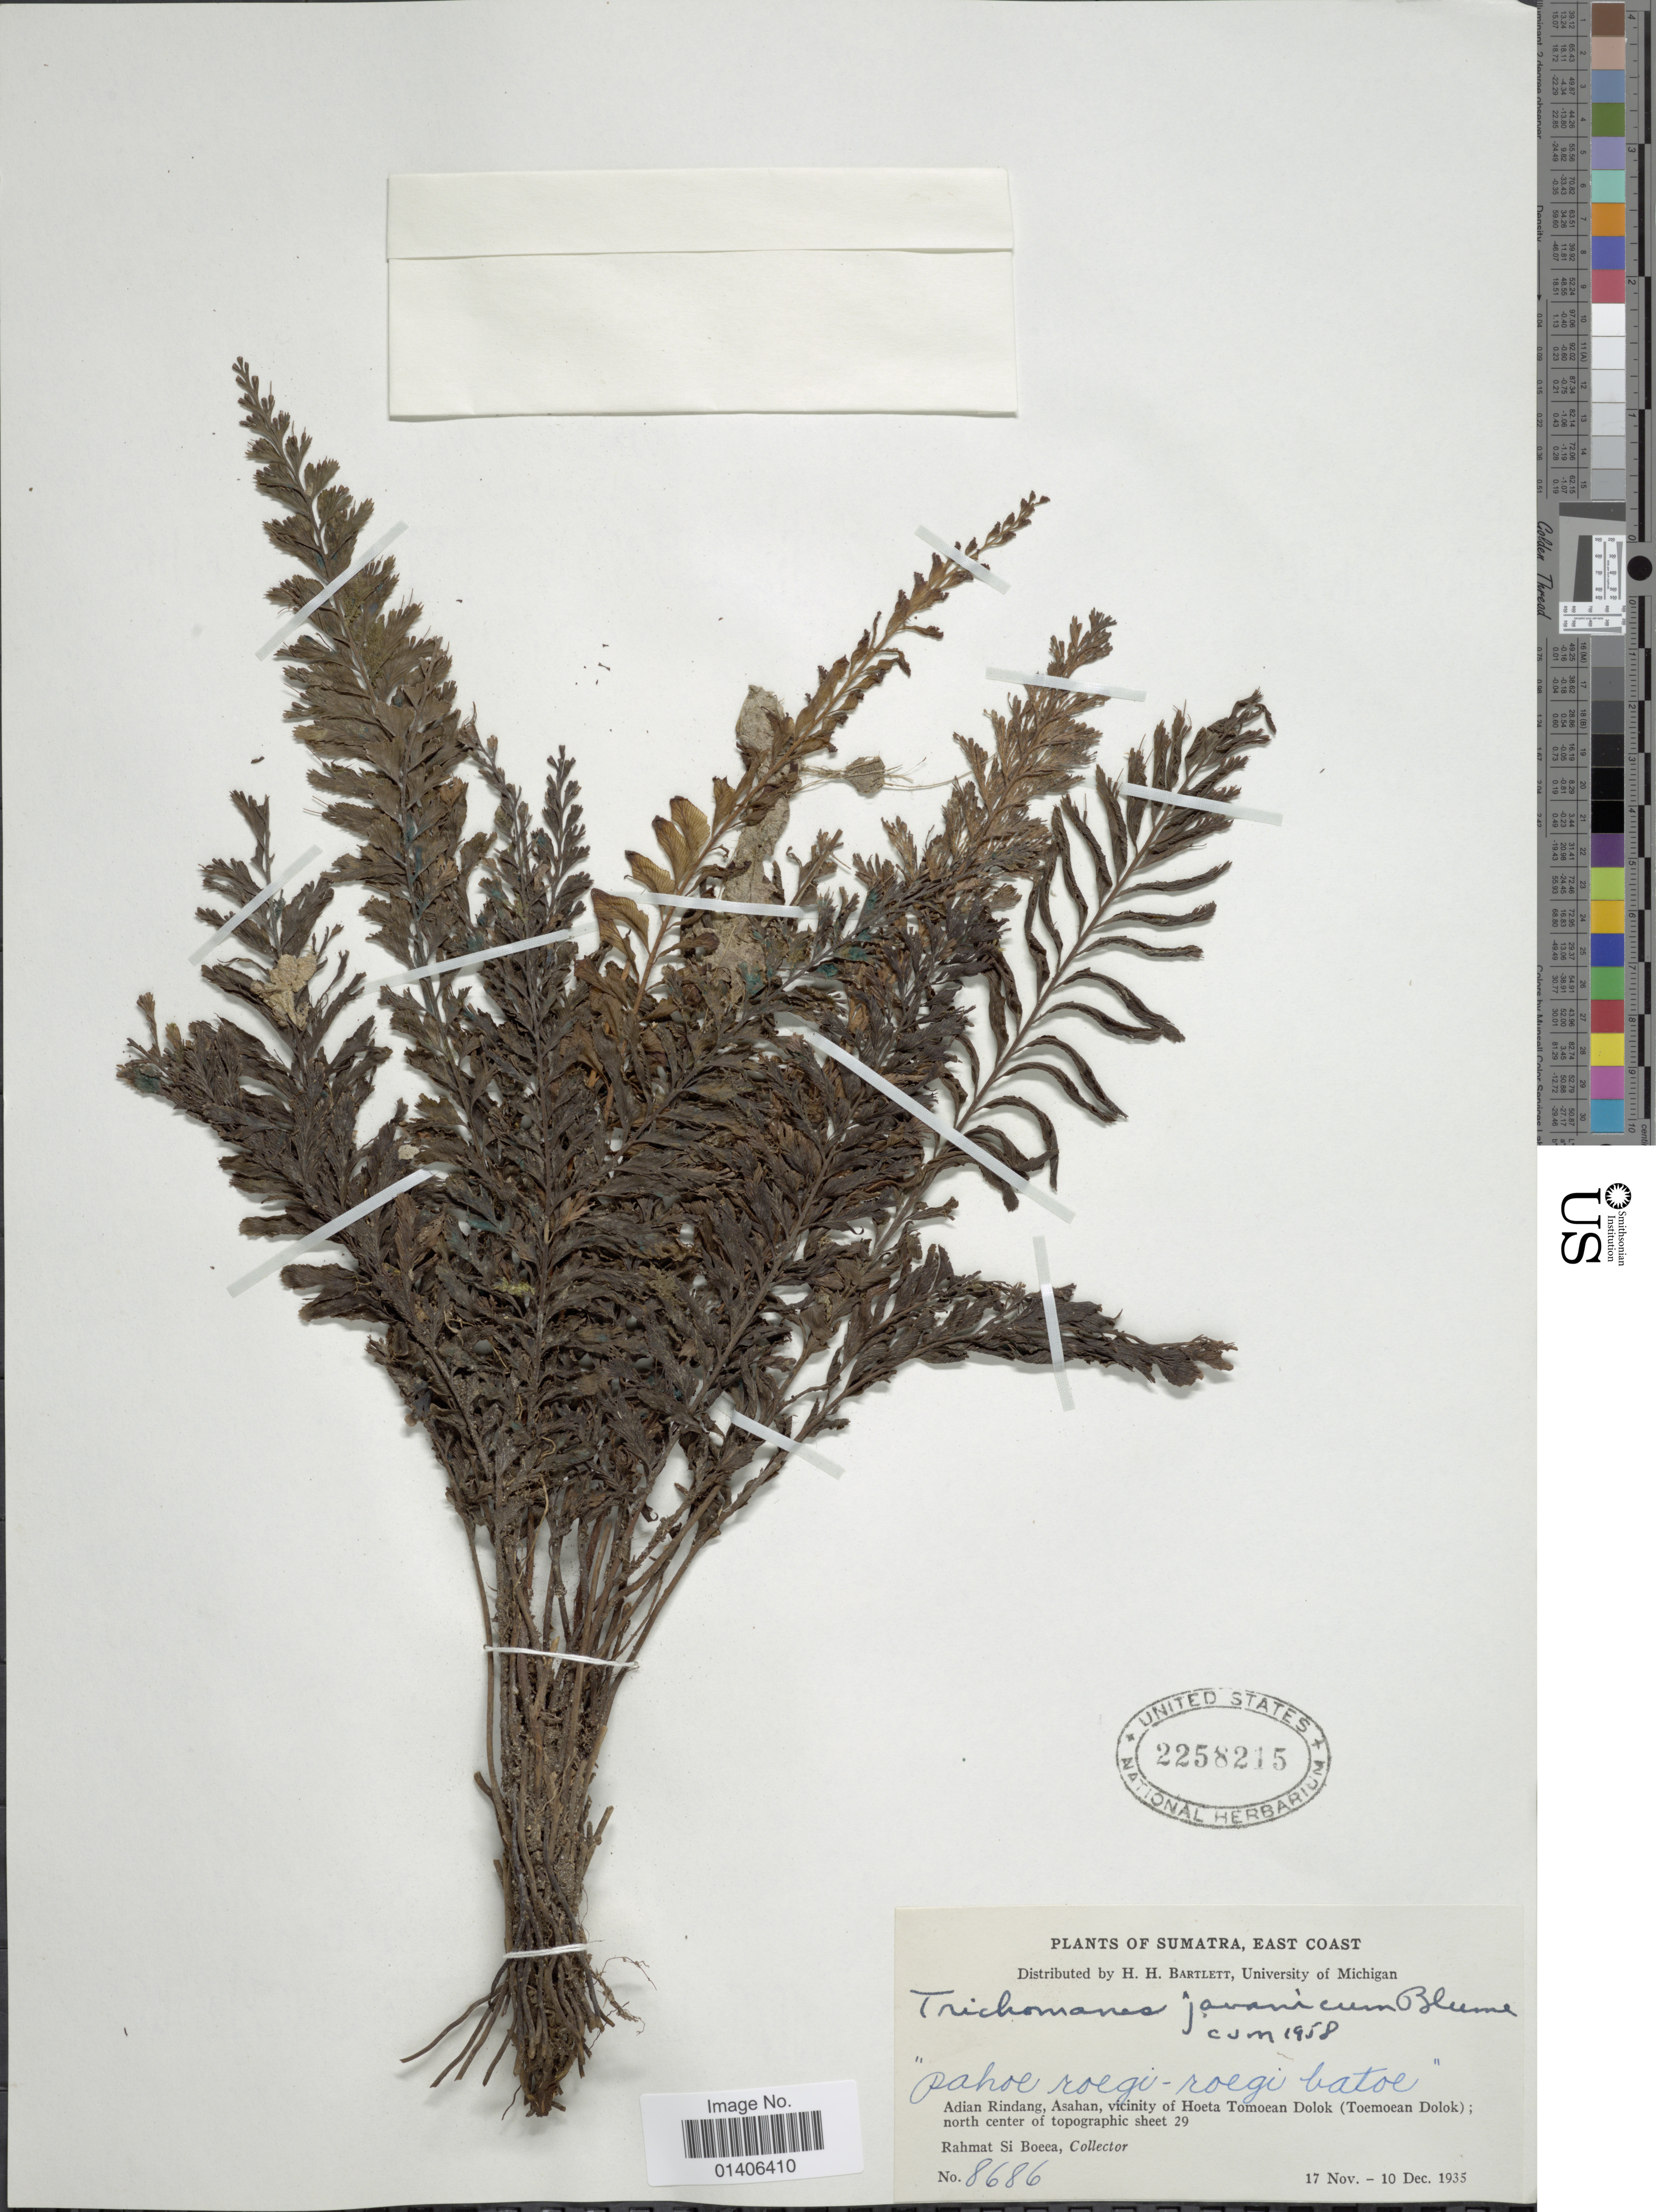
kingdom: Plantae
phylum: Tracheophyta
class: Polypodiopsida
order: Hymenophyllales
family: Hymenophyllaceae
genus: Cephalomanes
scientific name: Cephalomanes javanicum var. javanicum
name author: C. Presl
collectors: Rahmat Si Boeea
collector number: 8686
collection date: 1935-11-17/1935-12-10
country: Indonesia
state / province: Sumatra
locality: East Coast, 'pahoe roegi-roegi tandang' Adian Rindang, Asahan, vicinity of Hoeta Tomoean Dolok (Toemoean Dolok); north center of topographic sheet 29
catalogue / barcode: US 2258215